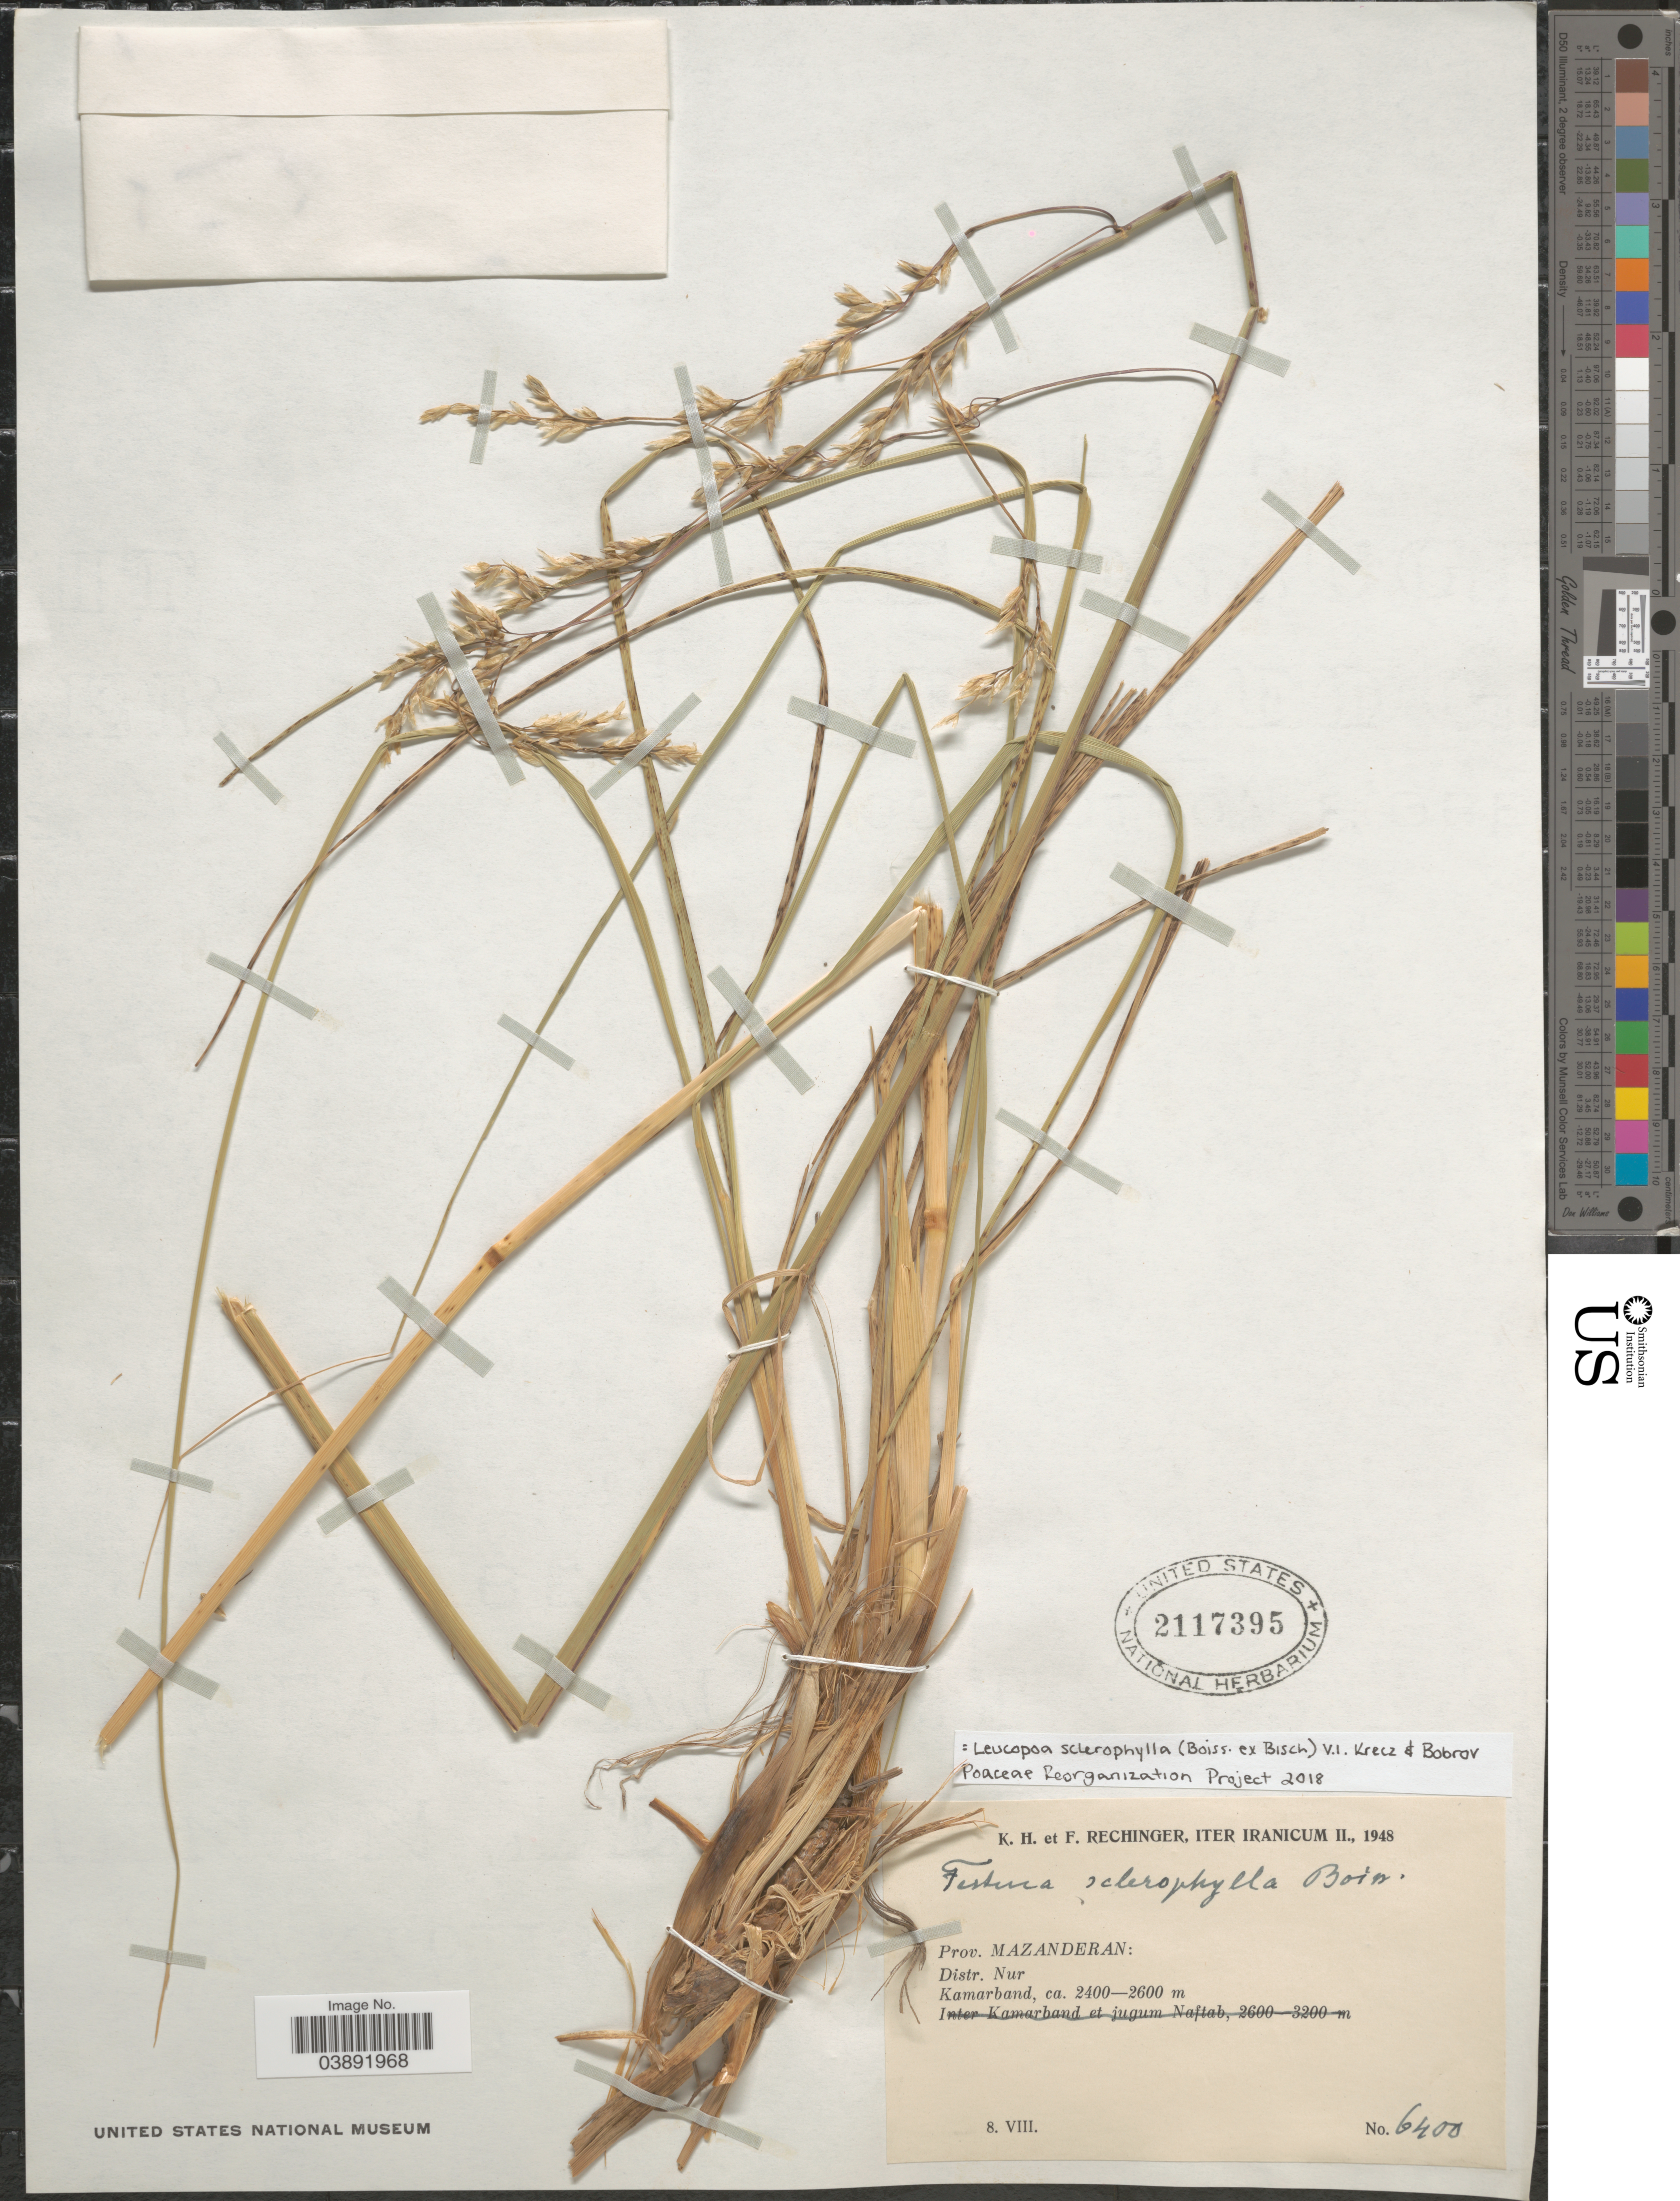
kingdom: Plantae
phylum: Tracheophyta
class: Liliopsida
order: Poales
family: Poaceae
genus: Xanthochloa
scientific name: Leucopoa sclerophylla ined.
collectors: K. H. Rechinger & F. Rechinger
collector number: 6400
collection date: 1948-08-08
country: Iran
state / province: Mazandaran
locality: Prov. Mazanderan: Distr. Nur. Kamarband.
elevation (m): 2400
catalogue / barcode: US 2117395